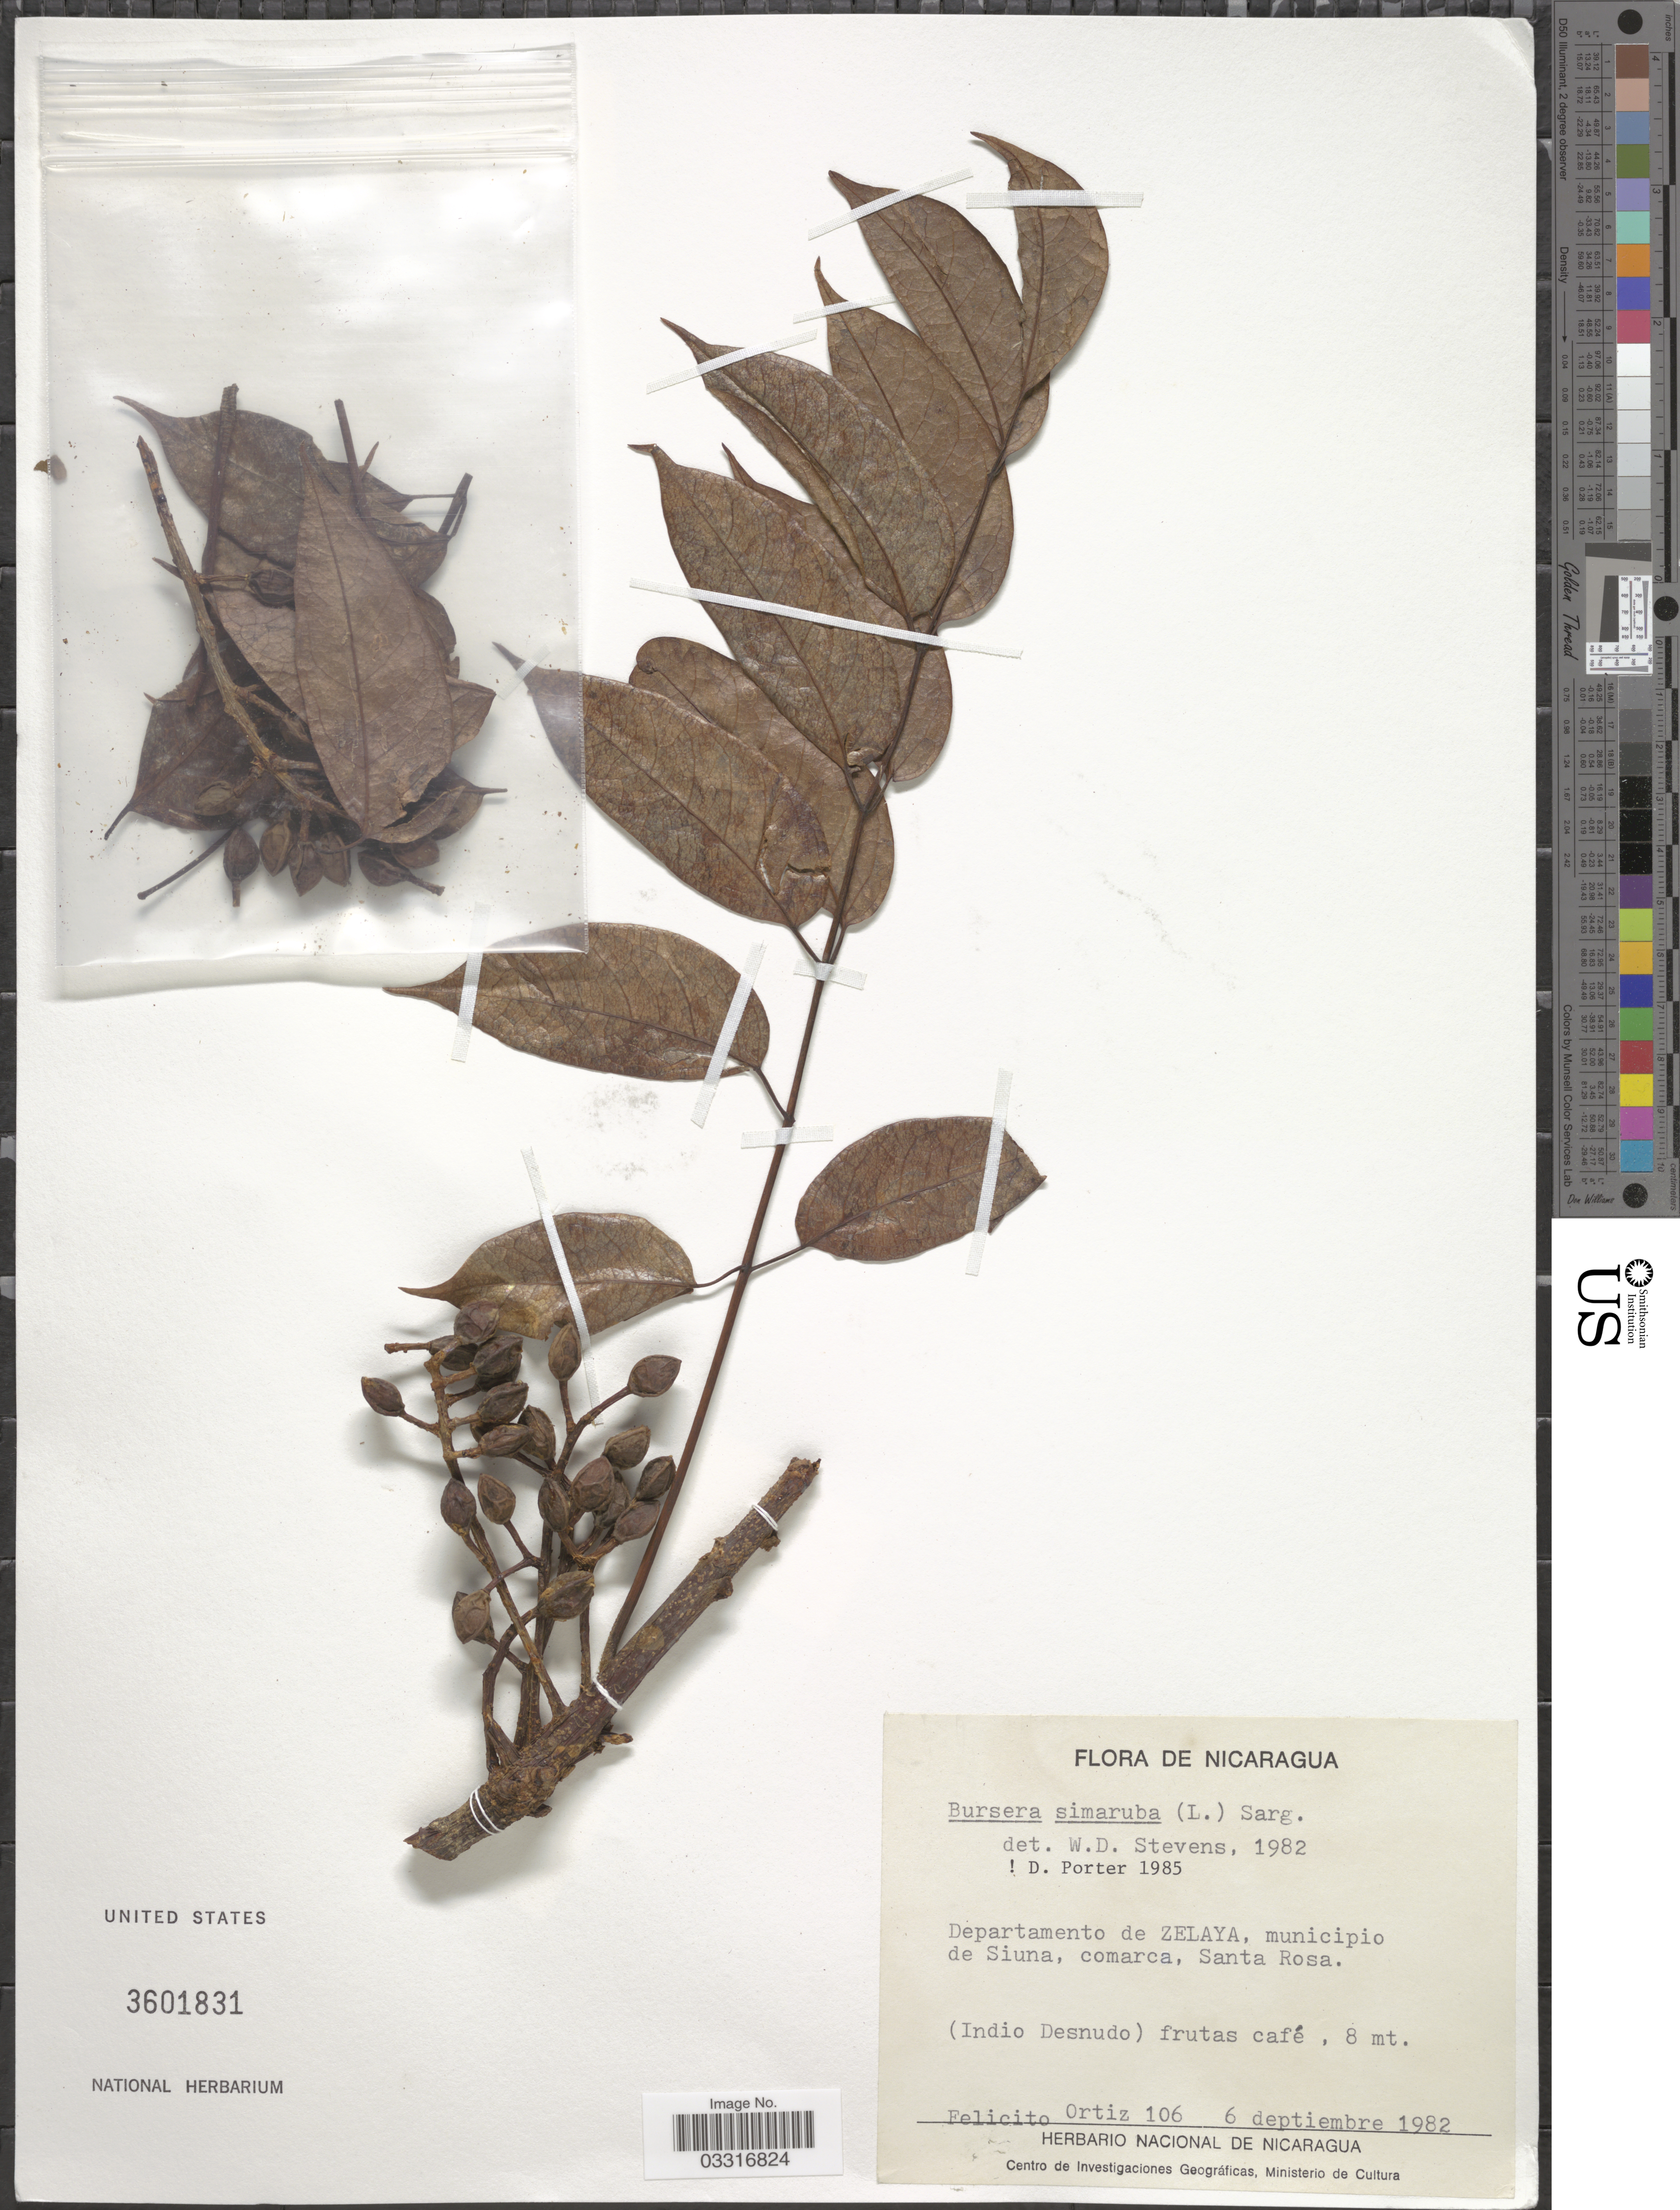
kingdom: Plantae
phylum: Tracheophyta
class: Magnoliopsida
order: Sapindales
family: Burseraceae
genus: Bursera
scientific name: Bursera simaruba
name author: (L.) Sarg.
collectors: F. Ortiz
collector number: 106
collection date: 1982-09-06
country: Nicaragua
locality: Departamento de Zelaya, municipio de Siuna, comarca, Santa Rosa.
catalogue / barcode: US 3601831